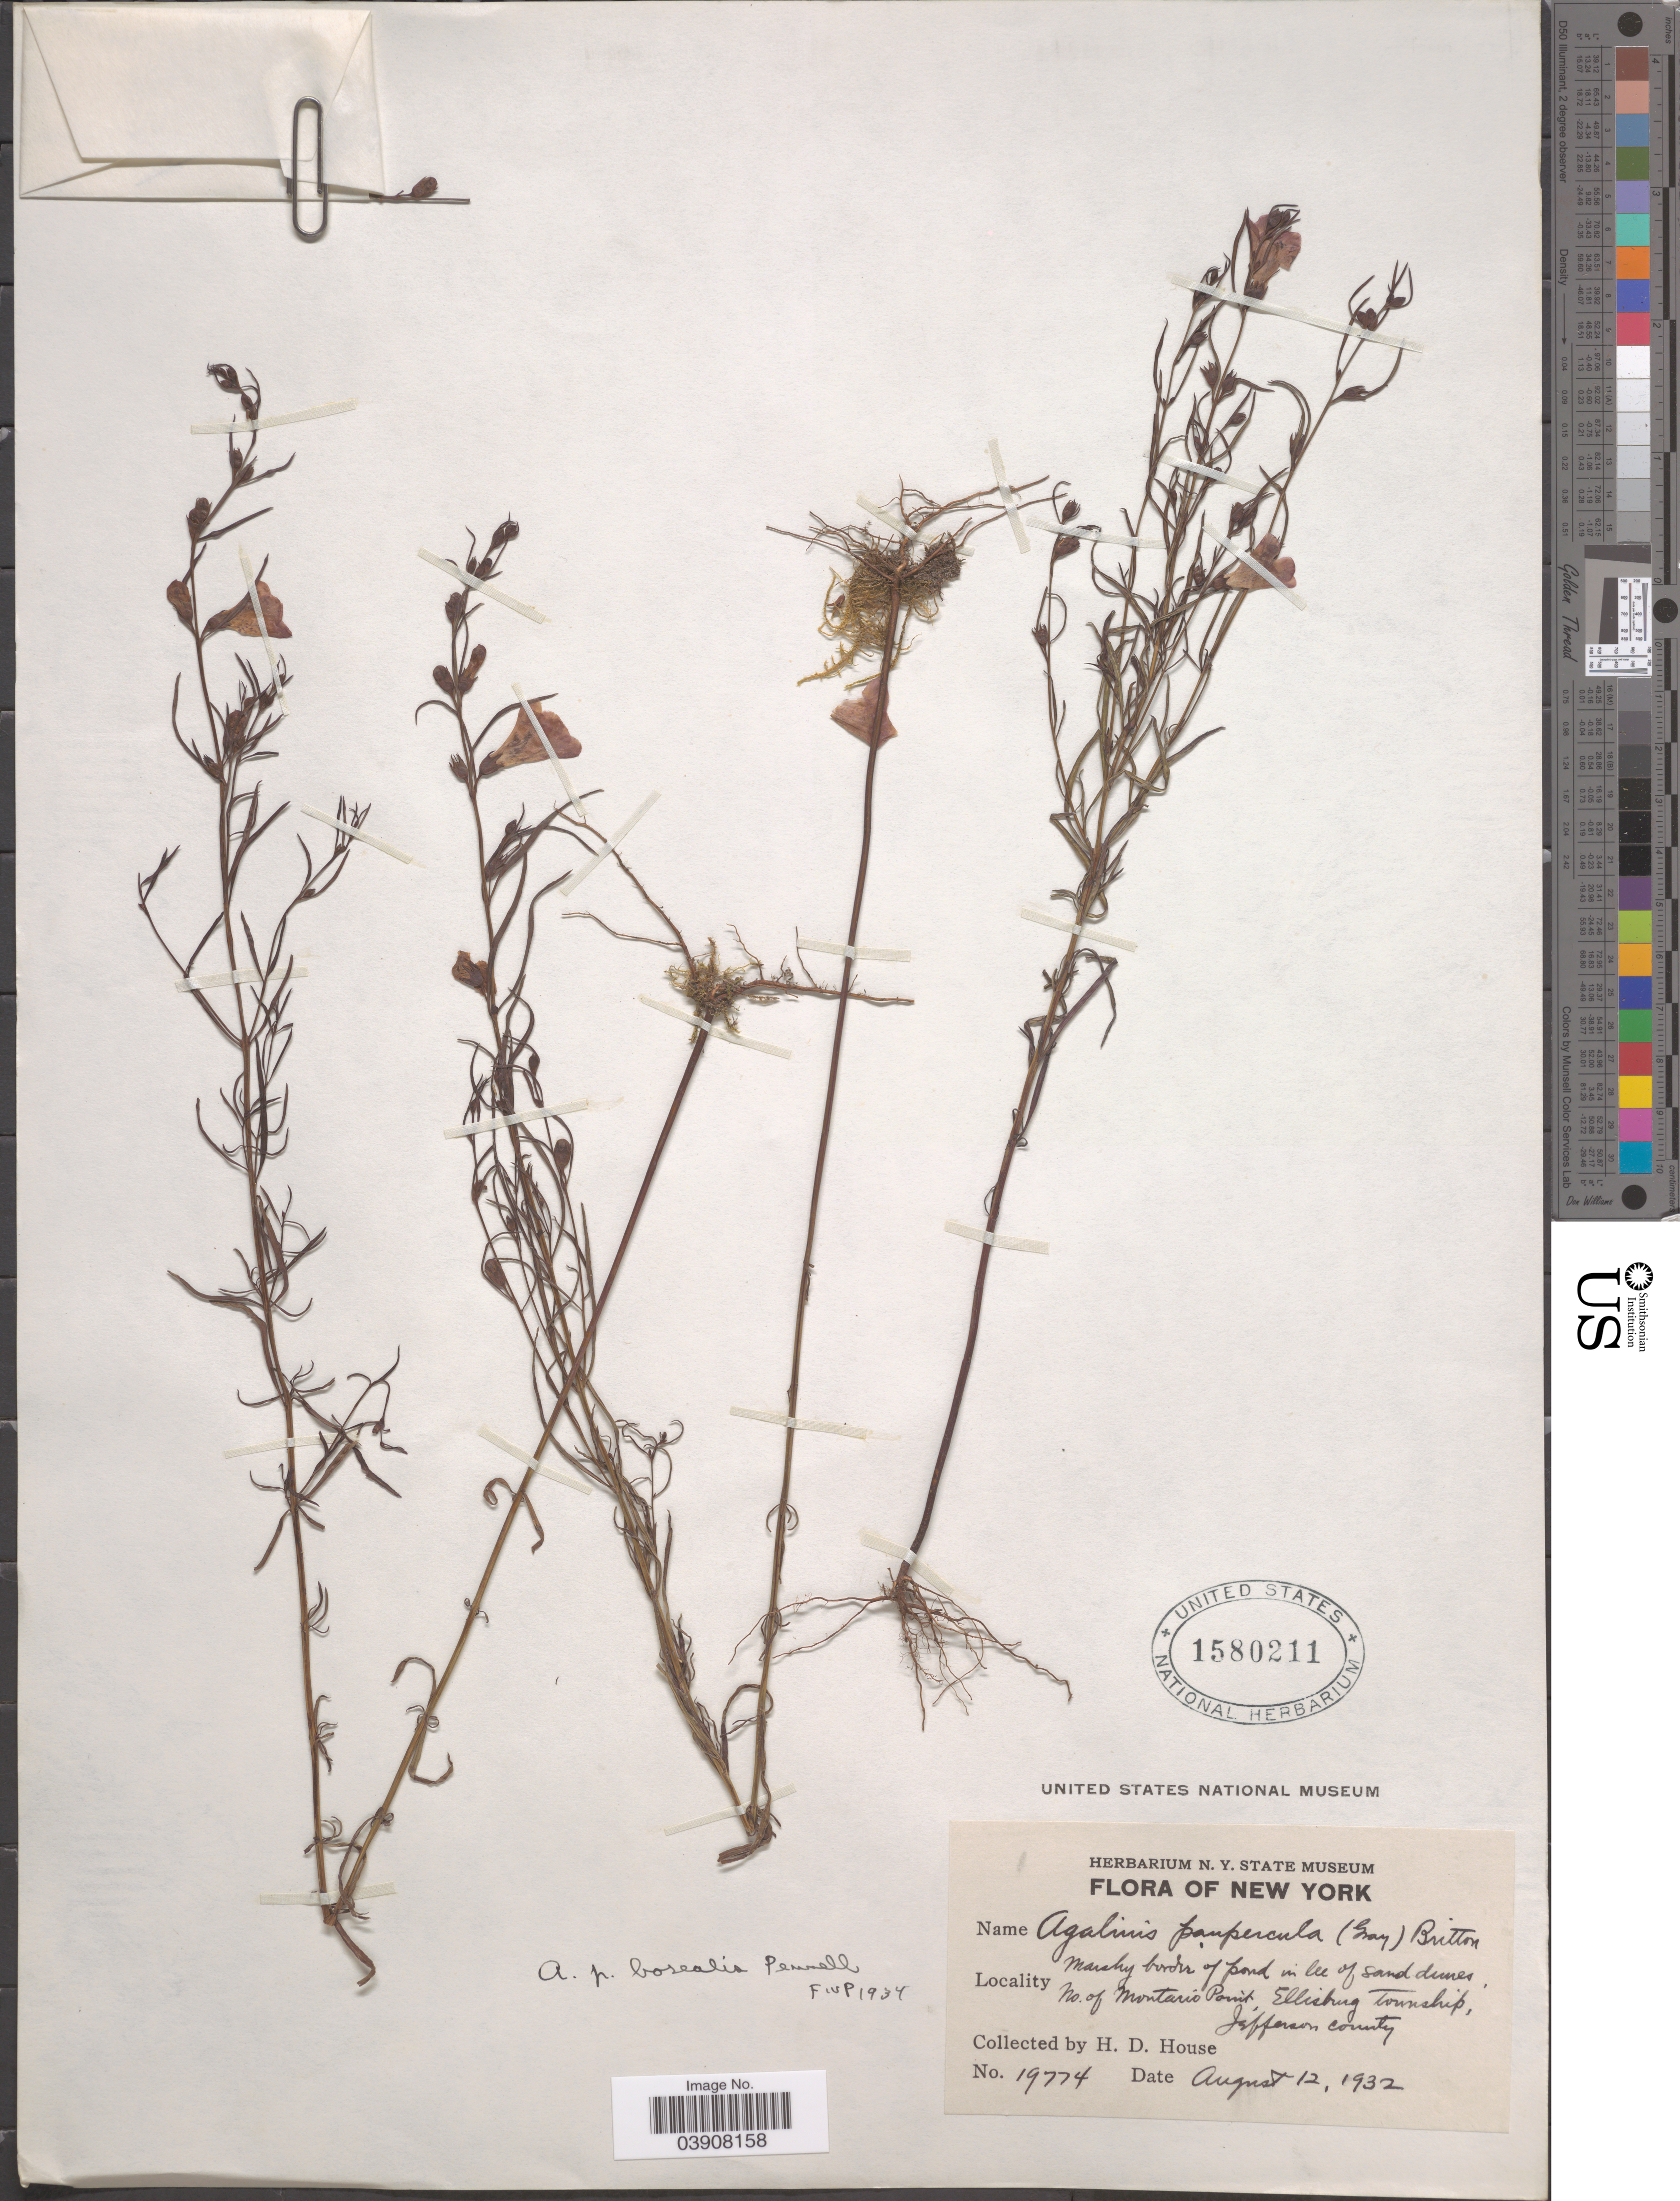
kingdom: Plantae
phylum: Tracheophyta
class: Magnoliopsida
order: Lamiales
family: Orobanchaceae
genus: Agalinis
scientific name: Agalinis paupercula var. borealis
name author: Pennell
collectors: H. D. House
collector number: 19774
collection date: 1932-08-12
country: United States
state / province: New York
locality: Marshy border of pond in lee of sand dunes, No. of Montario Point, Ellisburg Township, Jefferson County.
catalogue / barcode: US 1580211